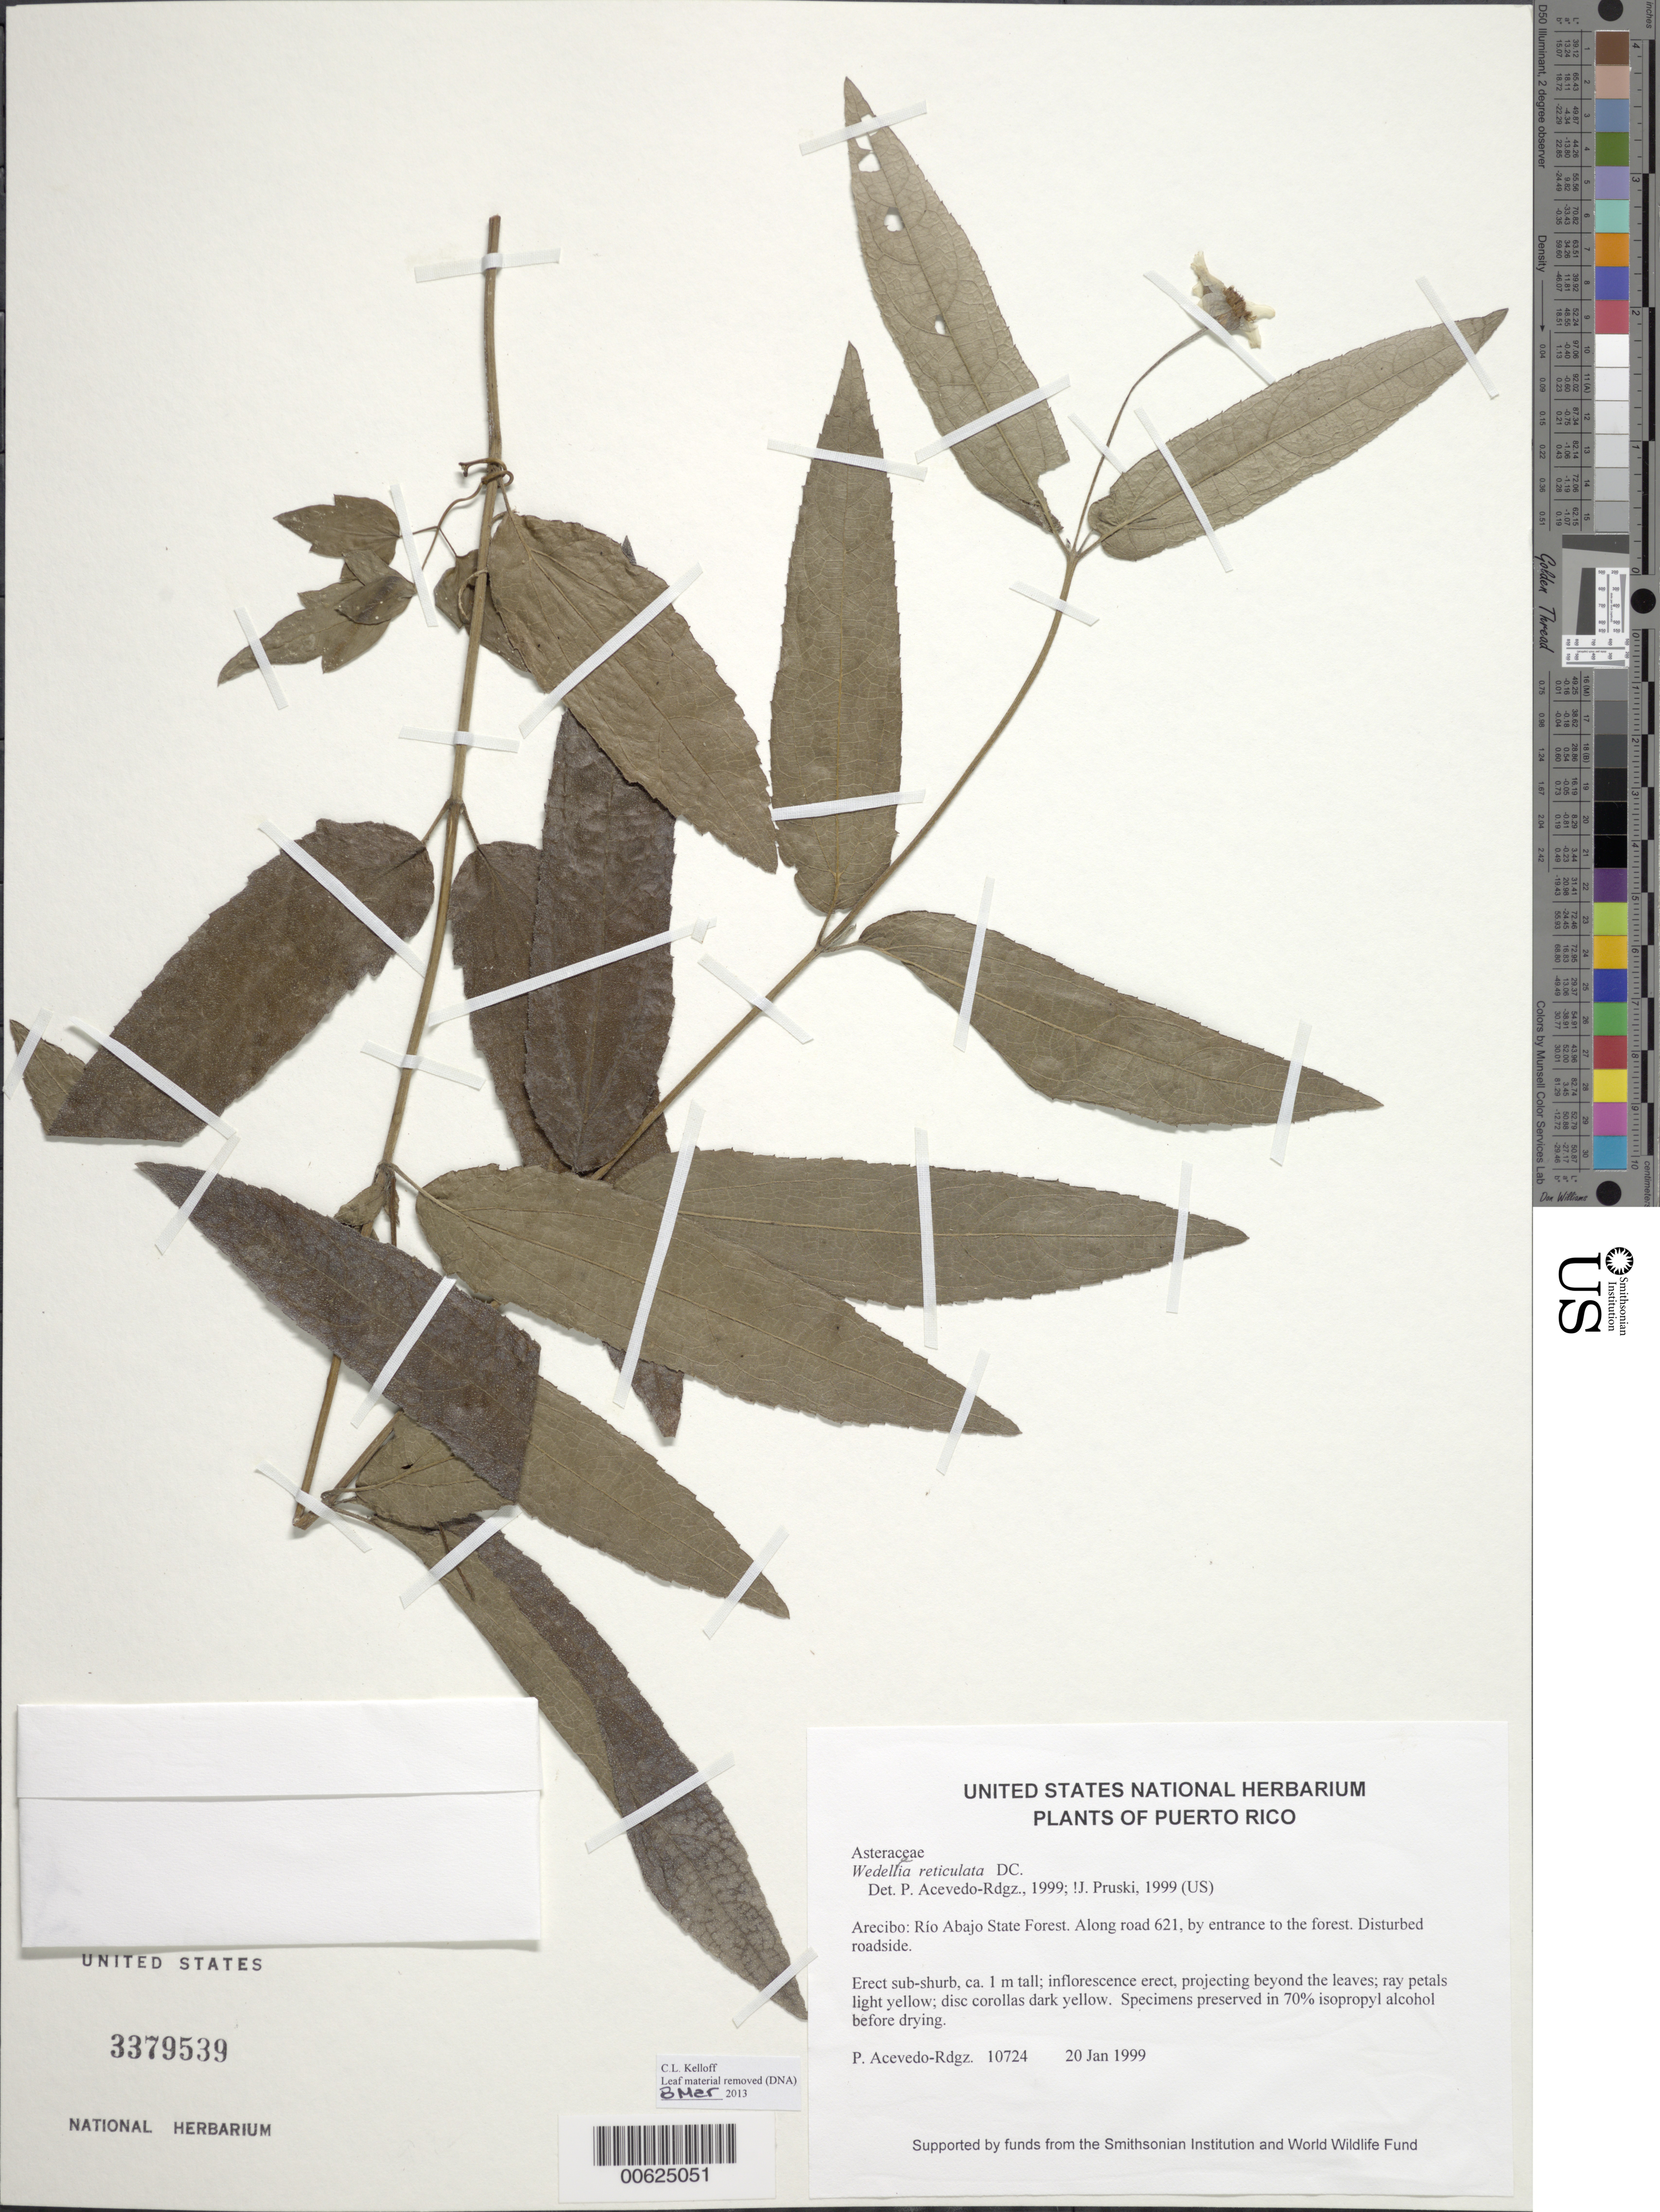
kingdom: Plantae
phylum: Tracheophyta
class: Magnoliopsida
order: Asterales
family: Asteraceae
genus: Wedelia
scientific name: Wedelia reticulata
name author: DC.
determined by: Acevedo-Rodríguez, P., (BOT), Smithsonian Institution - National Museum of Natural History (UNITED STATES)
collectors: P. Acevedo-Rodr.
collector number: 10724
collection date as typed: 20 Jan 1999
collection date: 1999-01-20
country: Puerto Rico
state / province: Arecibo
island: Puerto Rico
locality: Arecibo; Río Abajo State Forest. Along road 621, by entrance to the forest.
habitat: Disturbed roadside.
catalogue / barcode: US 3379539